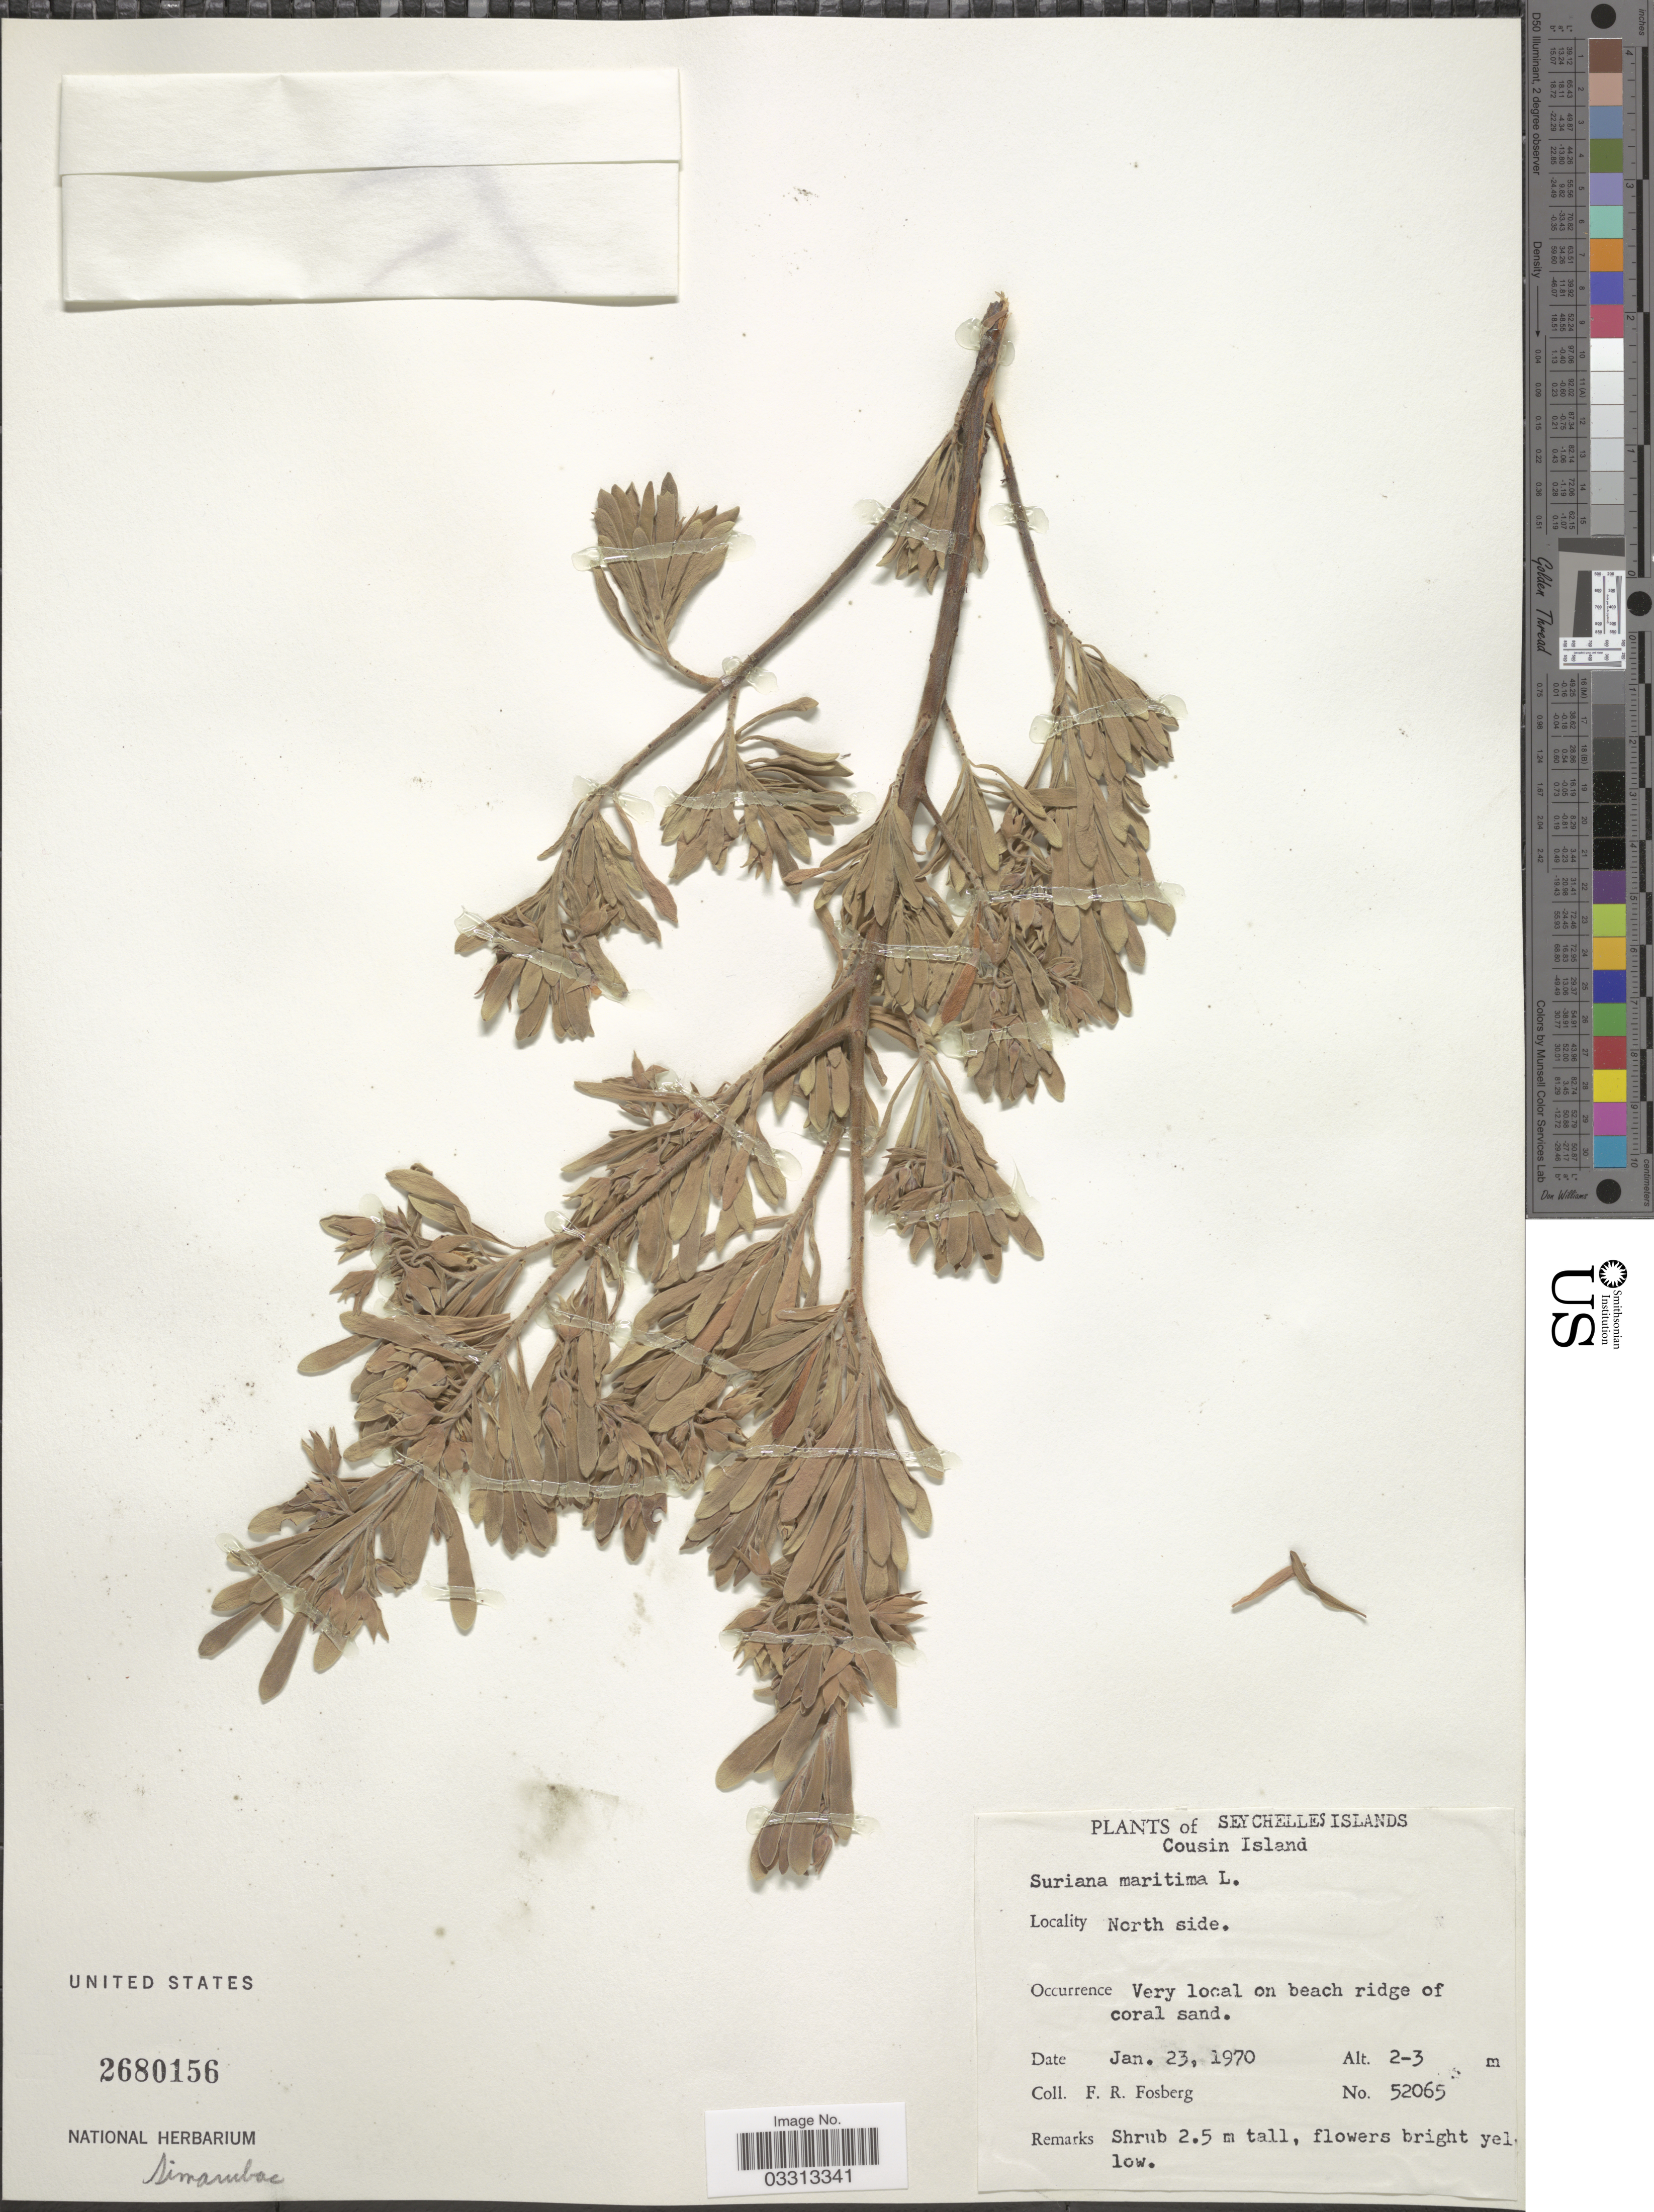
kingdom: Plantae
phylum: Tracheophyta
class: Magnoliopsida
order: Fabales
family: Surianaceae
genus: Suriana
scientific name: Suriana maritima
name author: L.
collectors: F. R. Fosberg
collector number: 52065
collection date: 1970-01-23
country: Seychelles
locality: Cousin Island. North side.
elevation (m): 2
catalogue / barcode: US 2680156